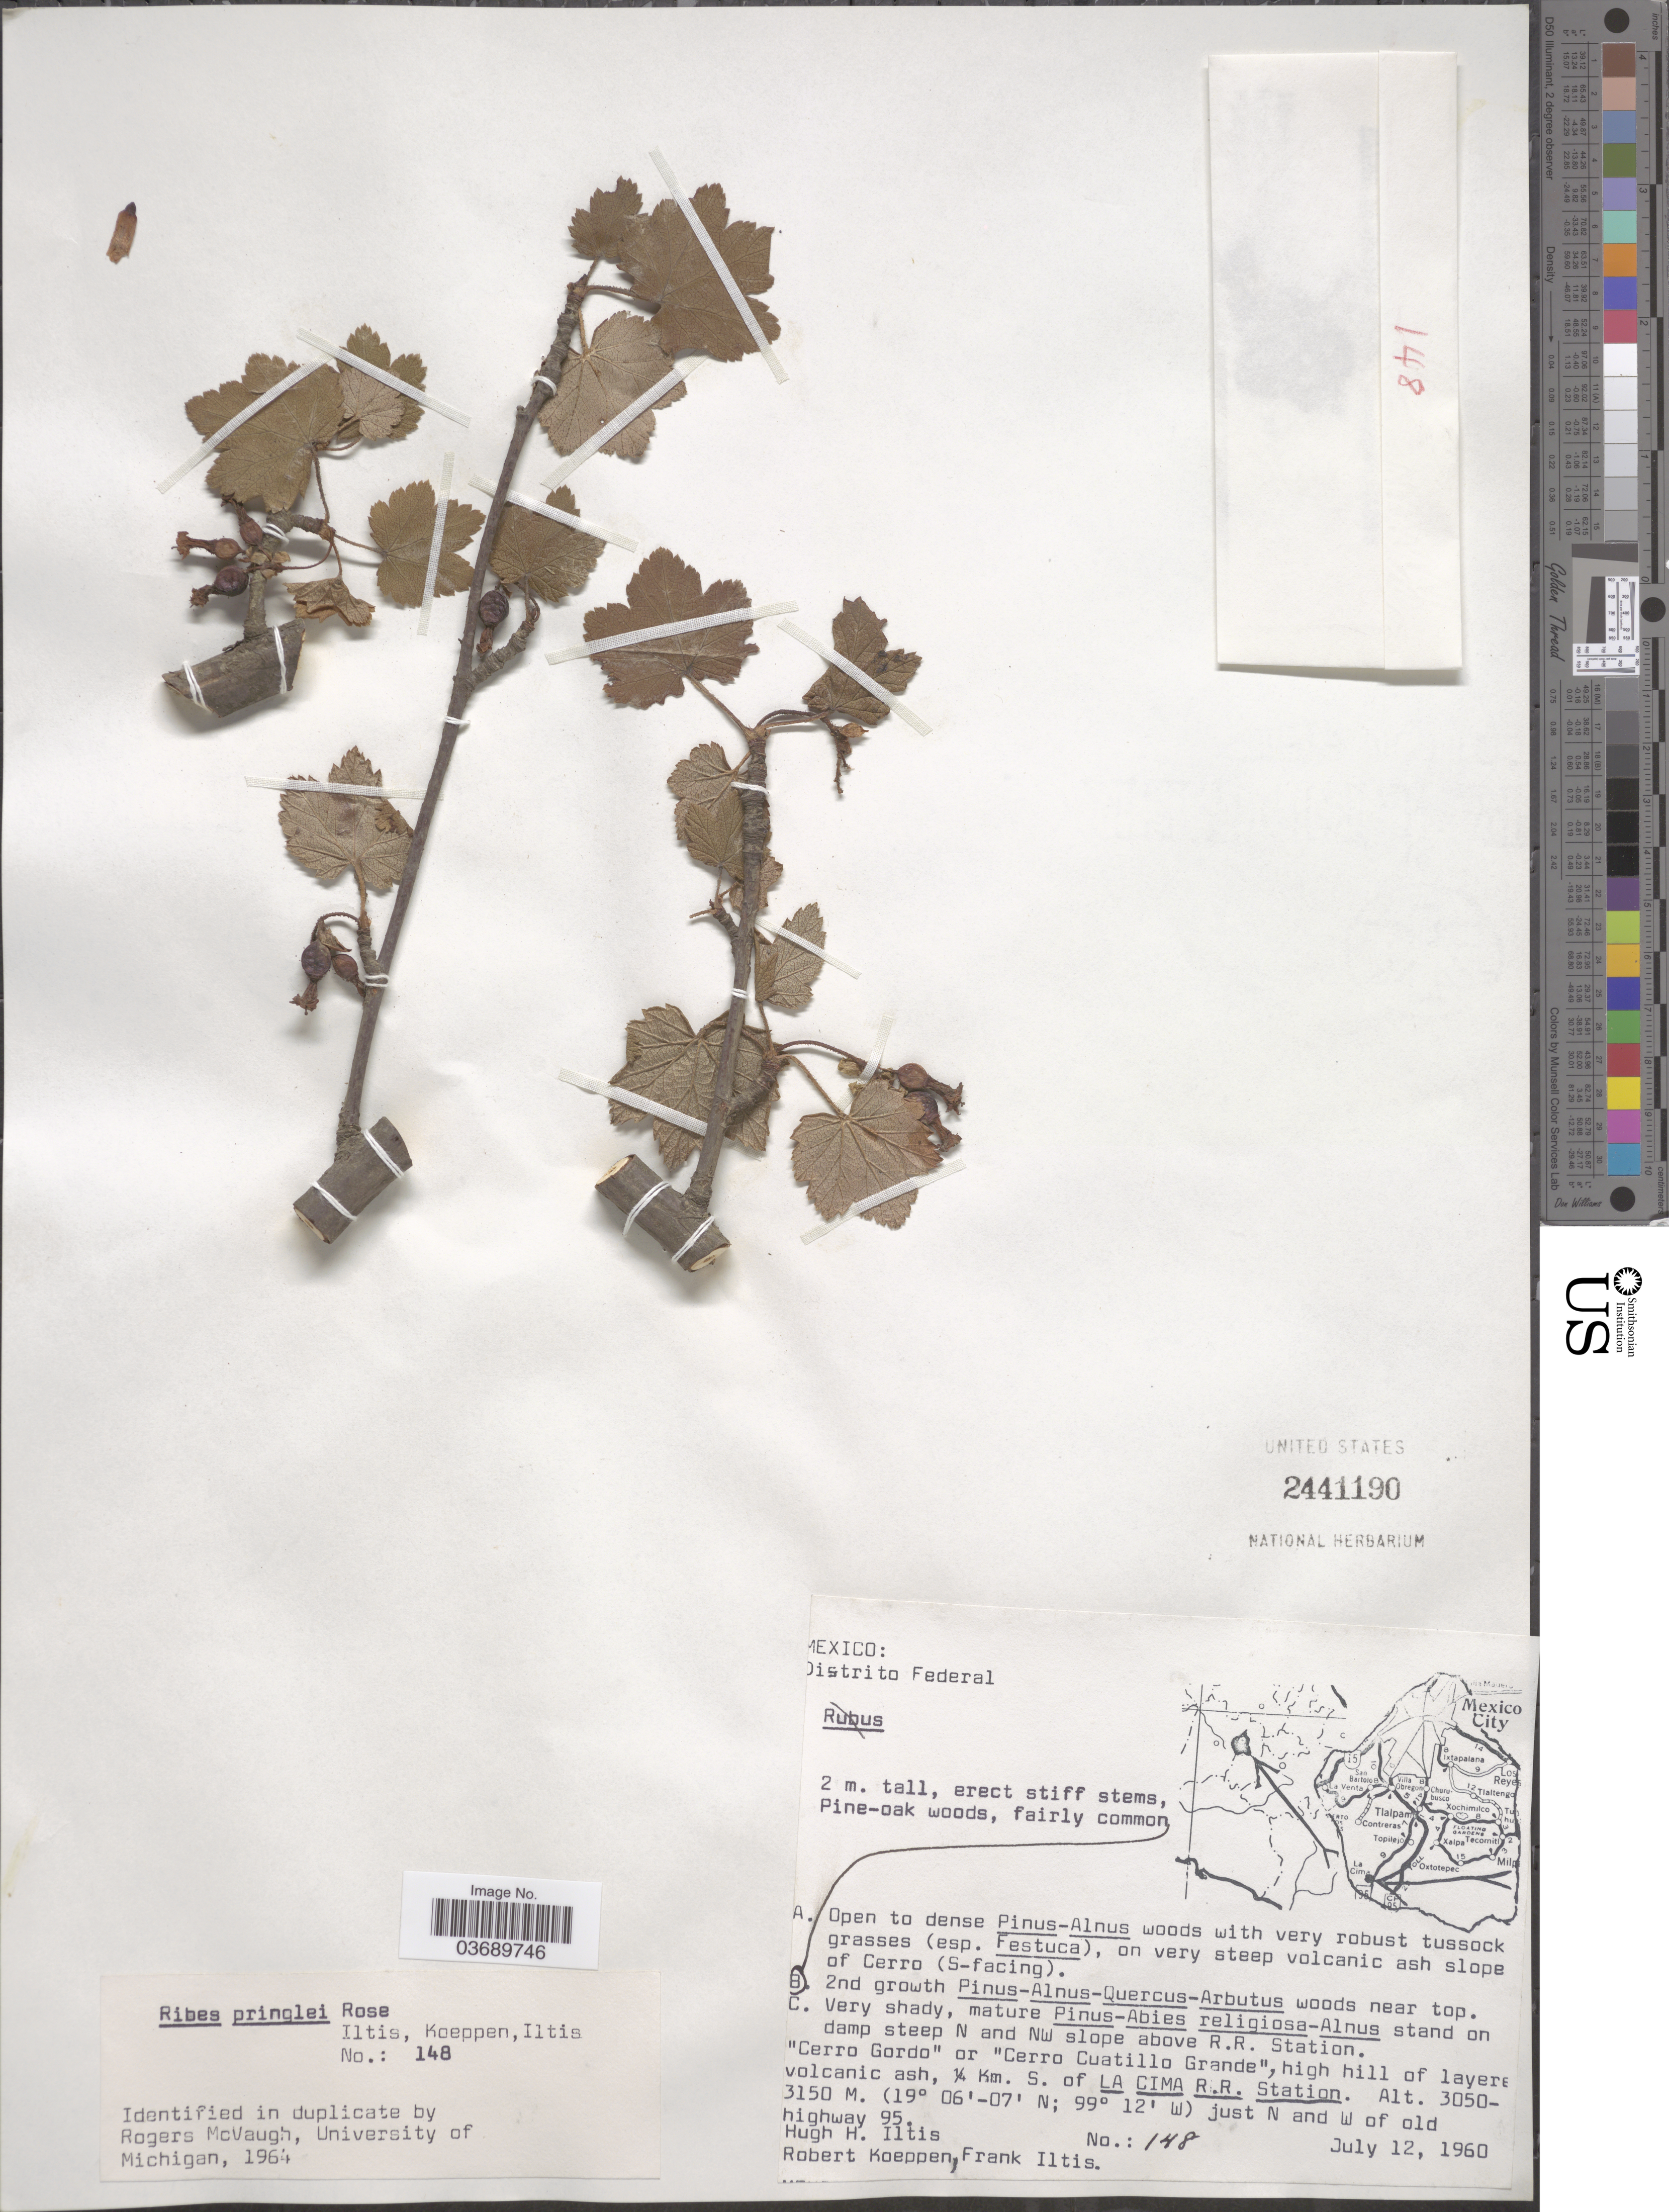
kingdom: Plantae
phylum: Tracheophyta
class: Magnoliopsida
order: Saxifragales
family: Grossulariaceae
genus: Ribes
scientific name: Ribes pringlei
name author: Rose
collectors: H. Iltis, R. C. Koeppen & F. S. Iltis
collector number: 148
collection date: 1960-07-12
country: Mexico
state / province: Distrito Federal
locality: Cerro Gordo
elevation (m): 3050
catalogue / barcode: US 2441190